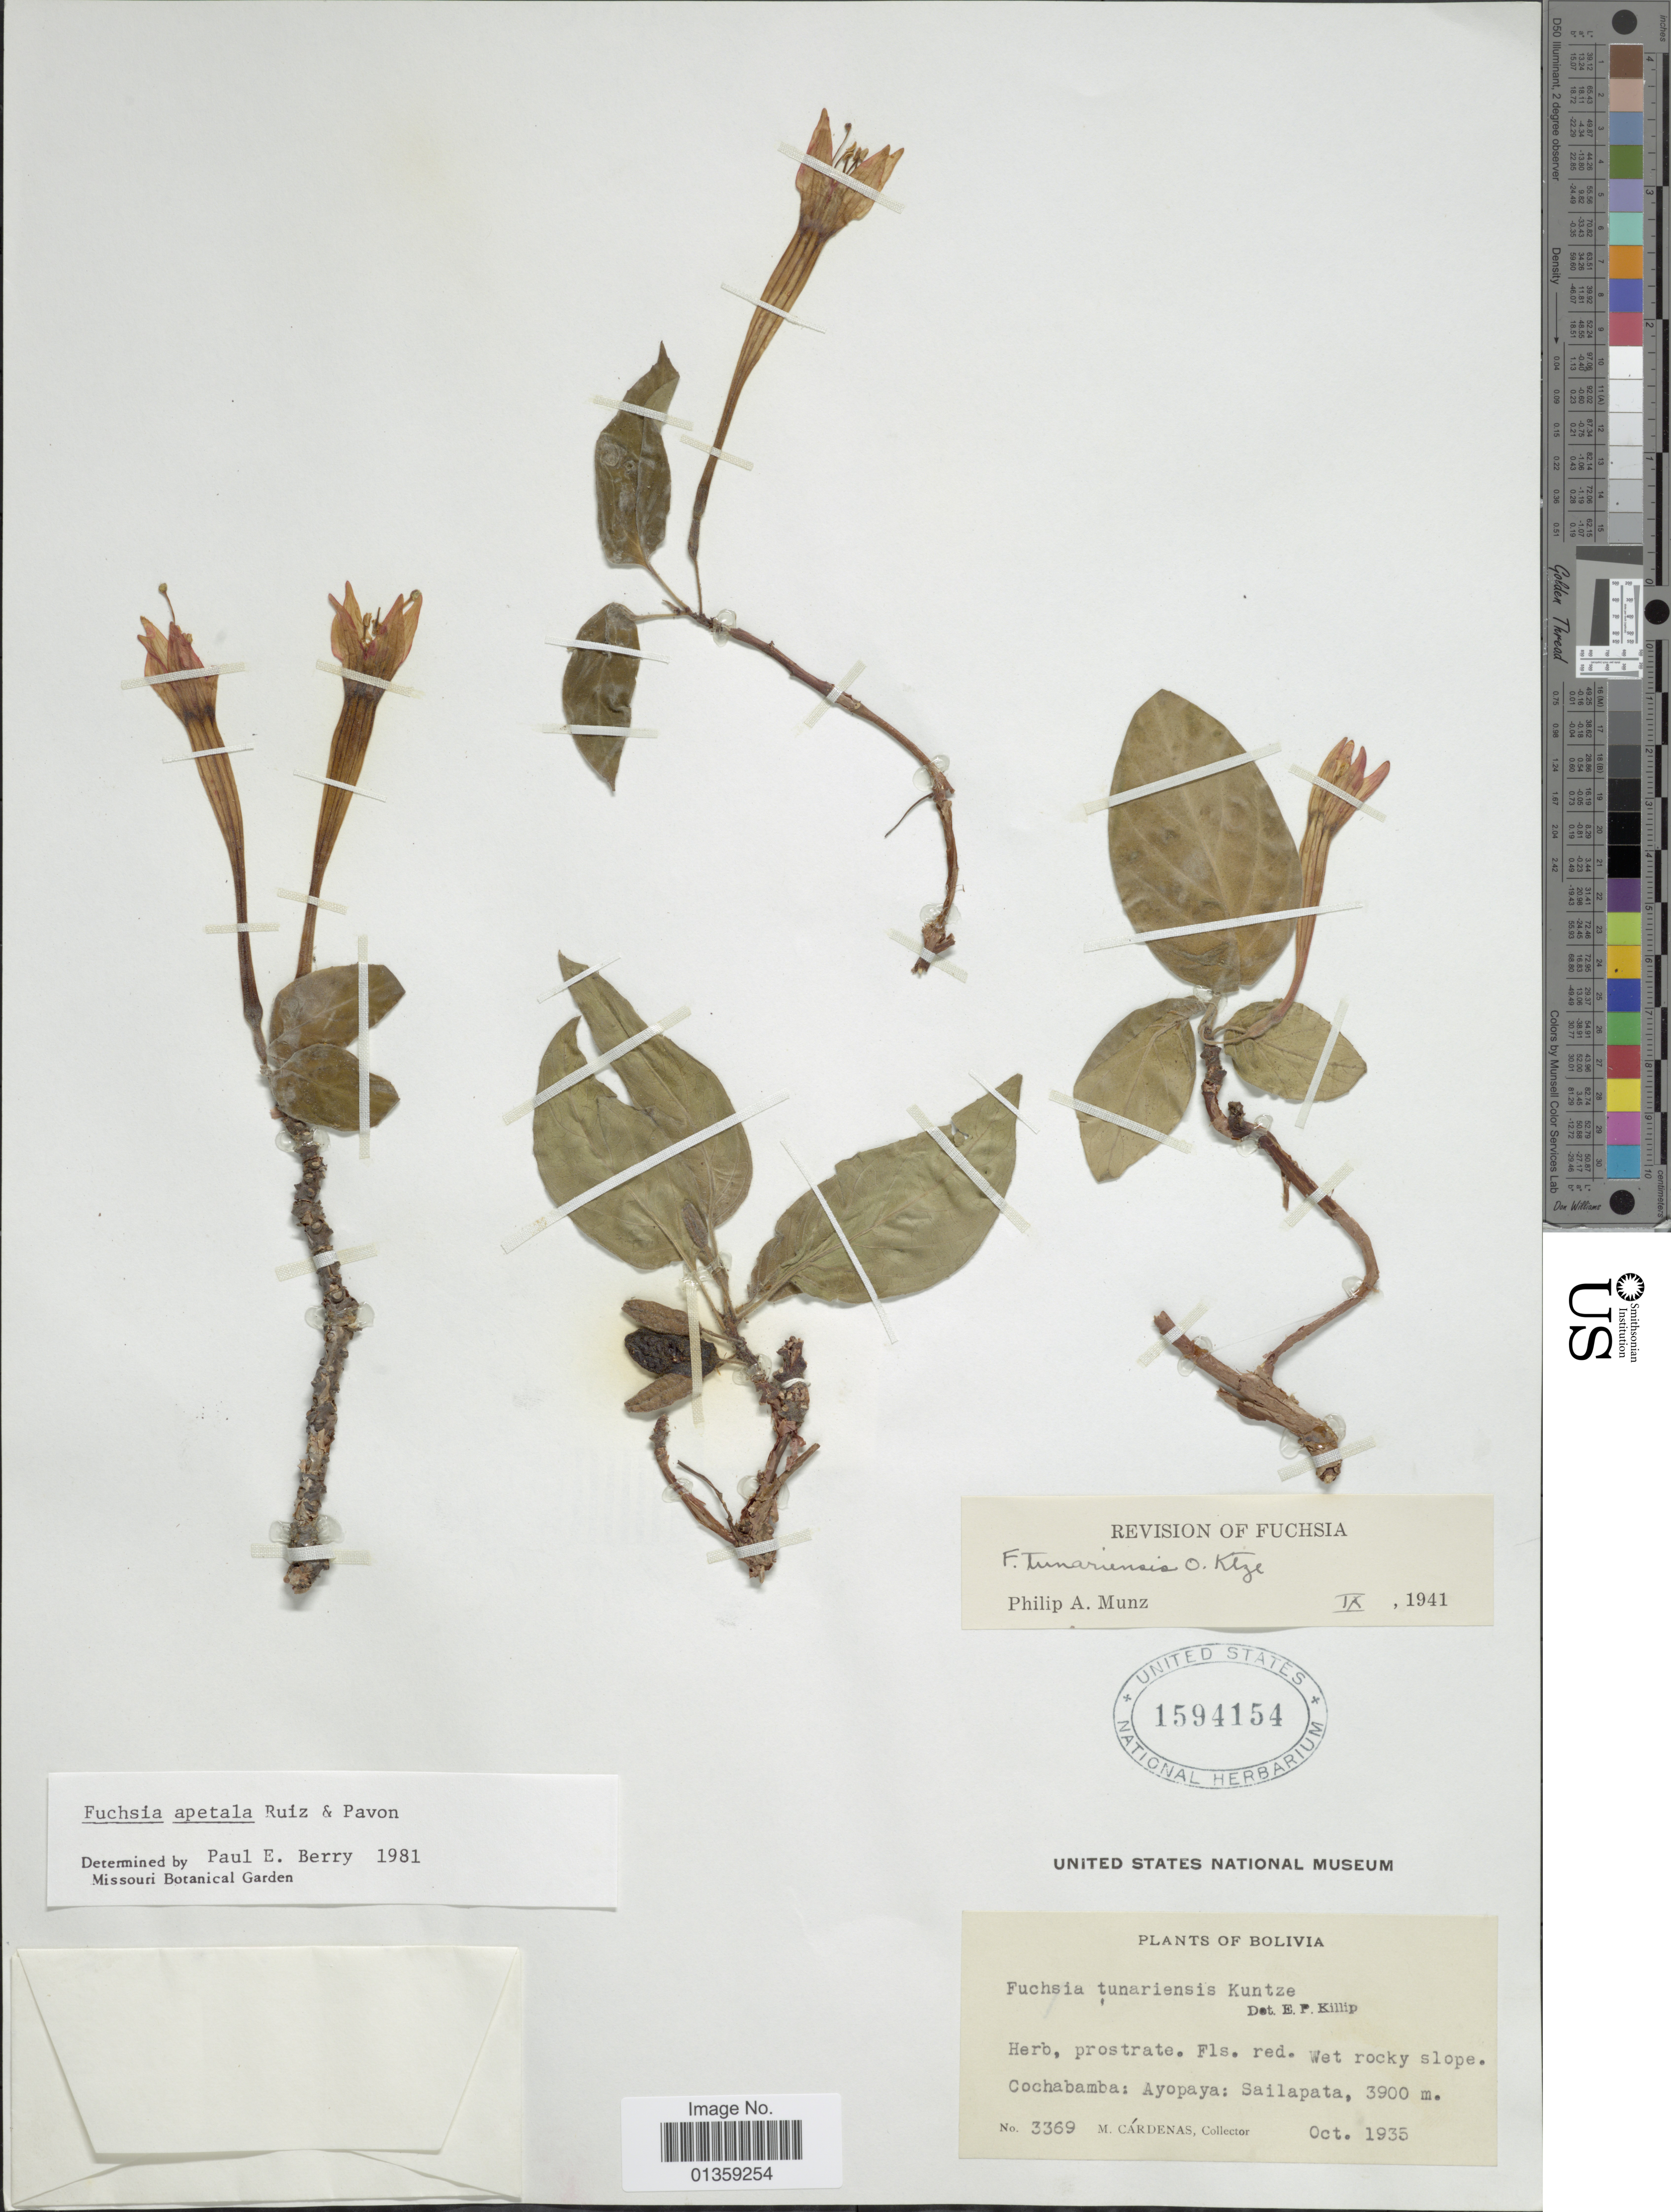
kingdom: Plantae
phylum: Tracheophyta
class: Magnoliopsida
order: Myrtales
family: Onagraceae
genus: Fuchsia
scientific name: Fuchsia apetala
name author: Ruiz & Pav.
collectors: M. Cárdenas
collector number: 3369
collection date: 1935-10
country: Bolivia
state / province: Cochabamba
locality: Ayopaya: Sailapata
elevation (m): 3900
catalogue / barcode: US 1594154